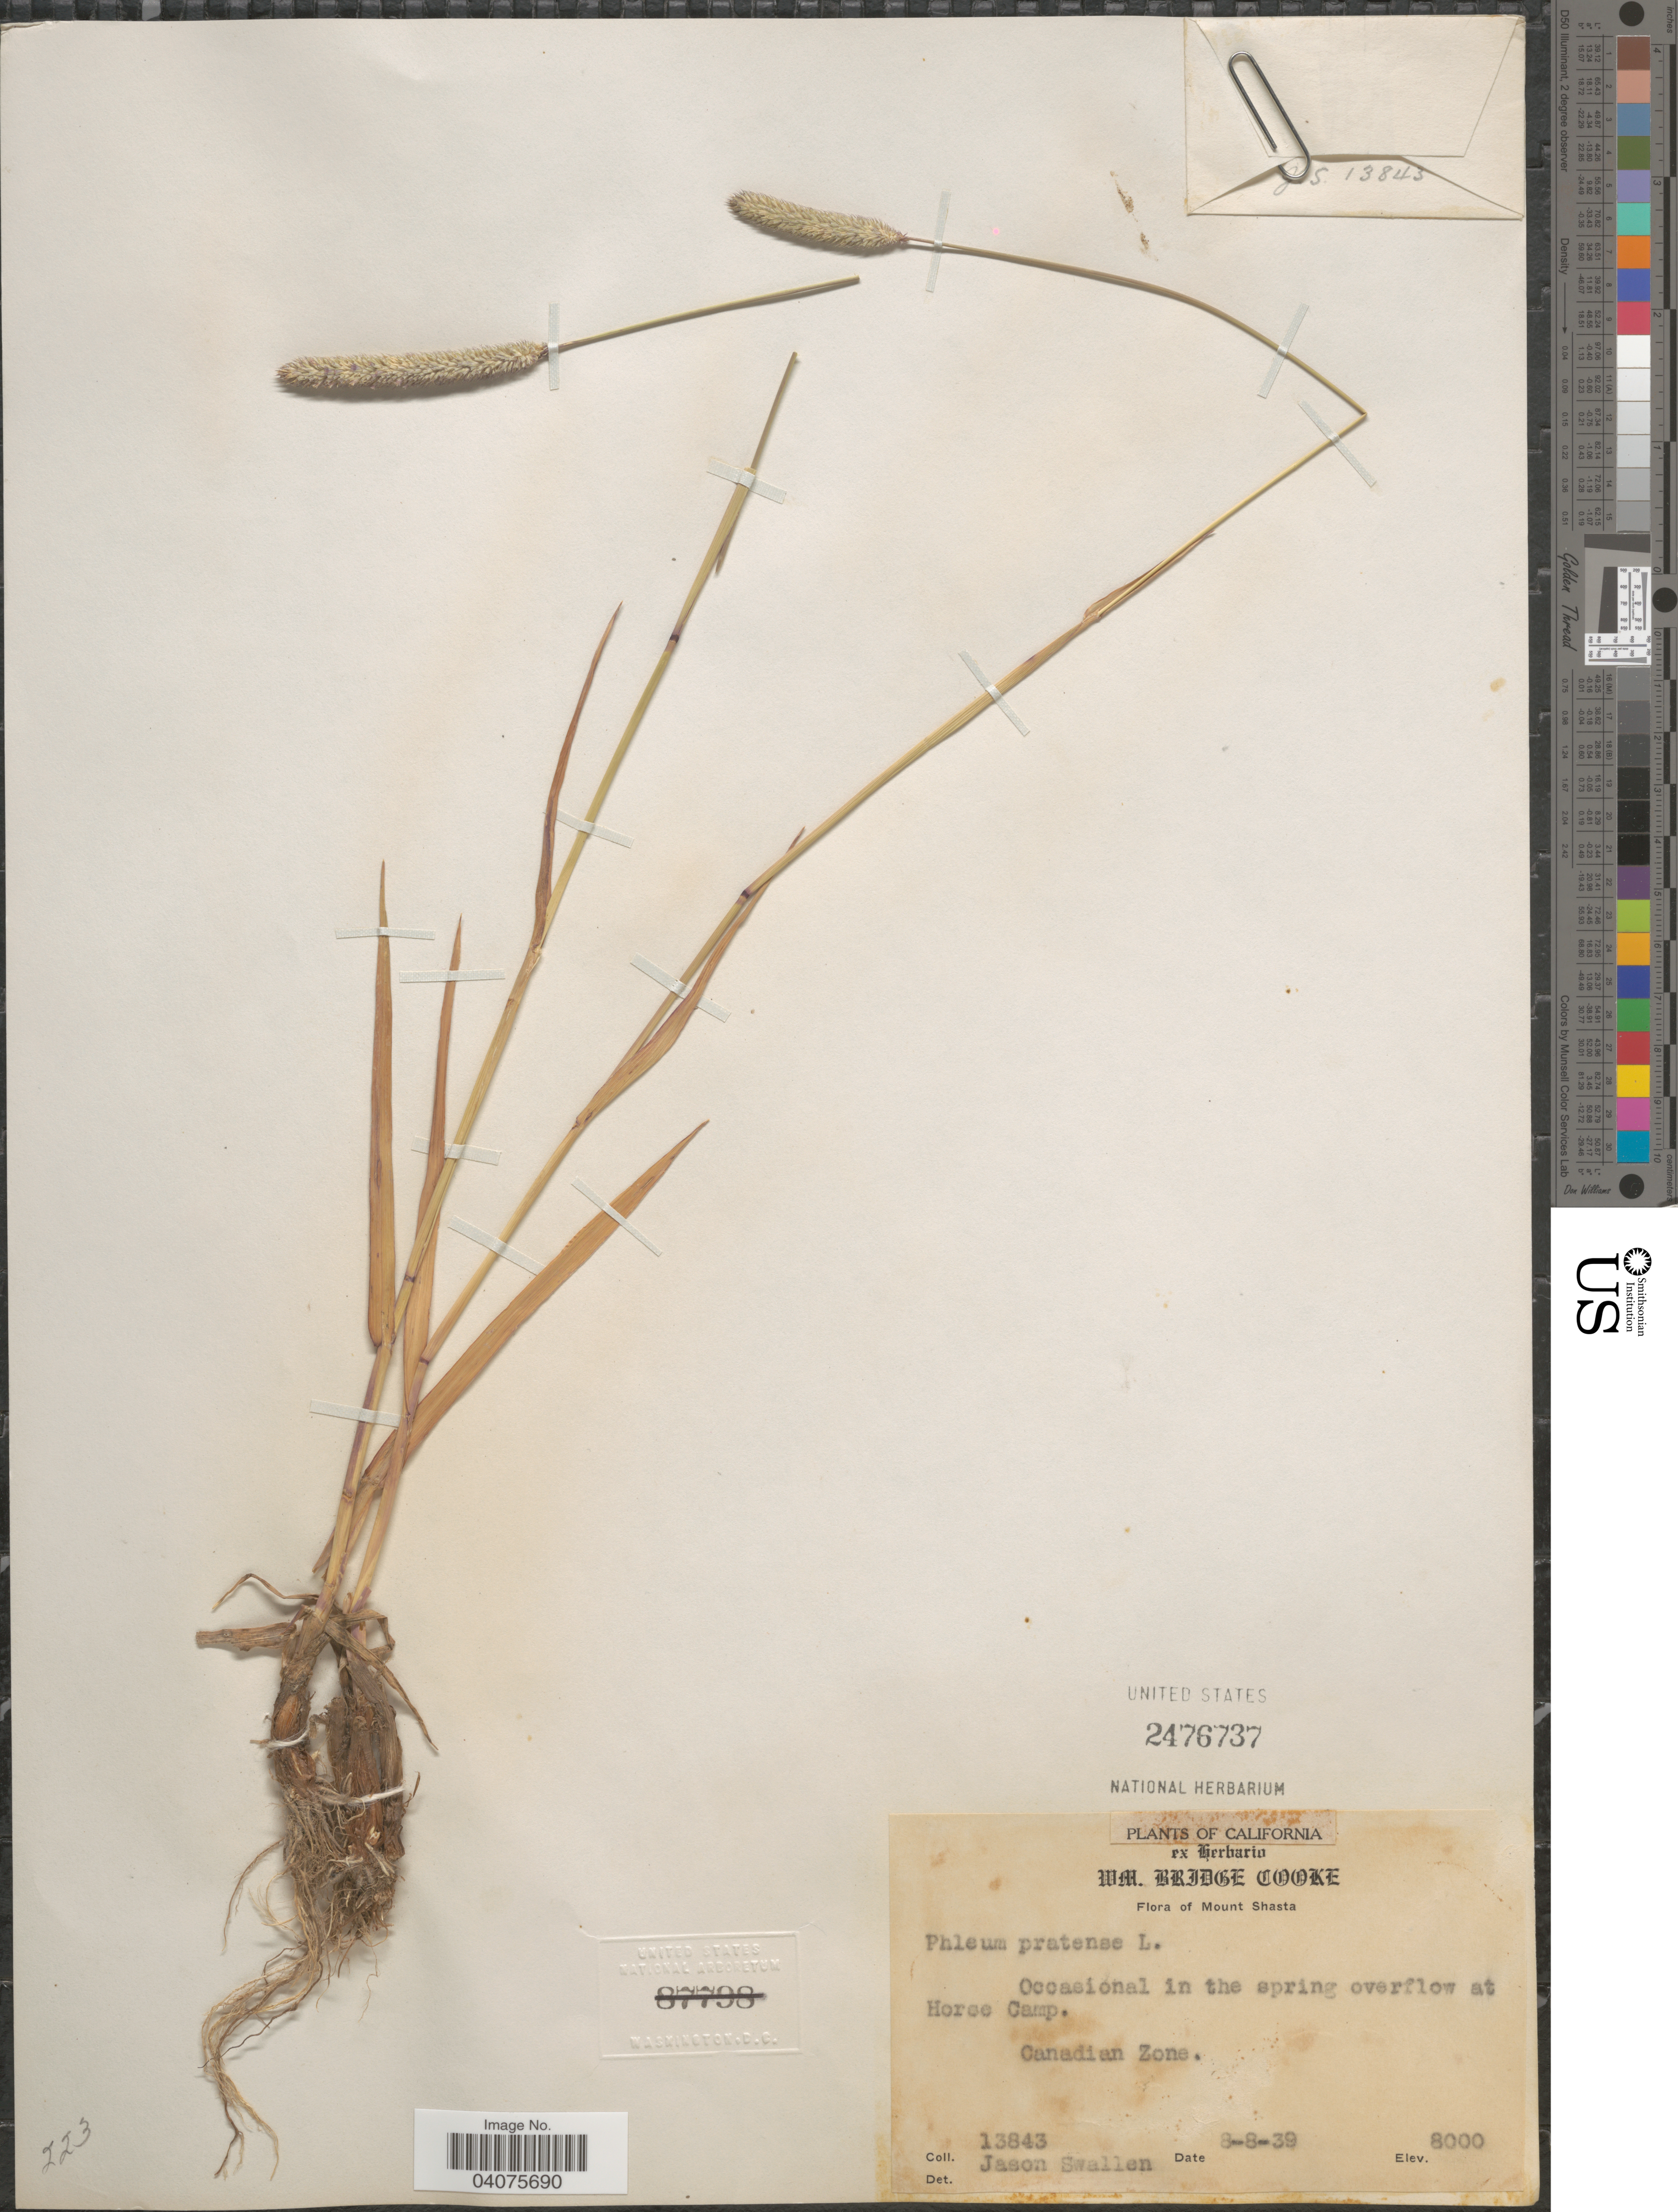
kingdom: Plantae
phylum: Tracheophyta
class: Liliopsida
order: Poales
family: Poaceae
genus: Phleum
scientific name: Phleum alpinum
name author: L.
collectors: J. R. Swallen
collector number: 13843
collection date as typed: Transcribed d/m/y: 8/8/39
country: United States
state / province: California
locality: Mount Shasta. Occasional in the spring overflow at Horse Camp. Canadian Zone.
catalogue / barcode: US 2476737